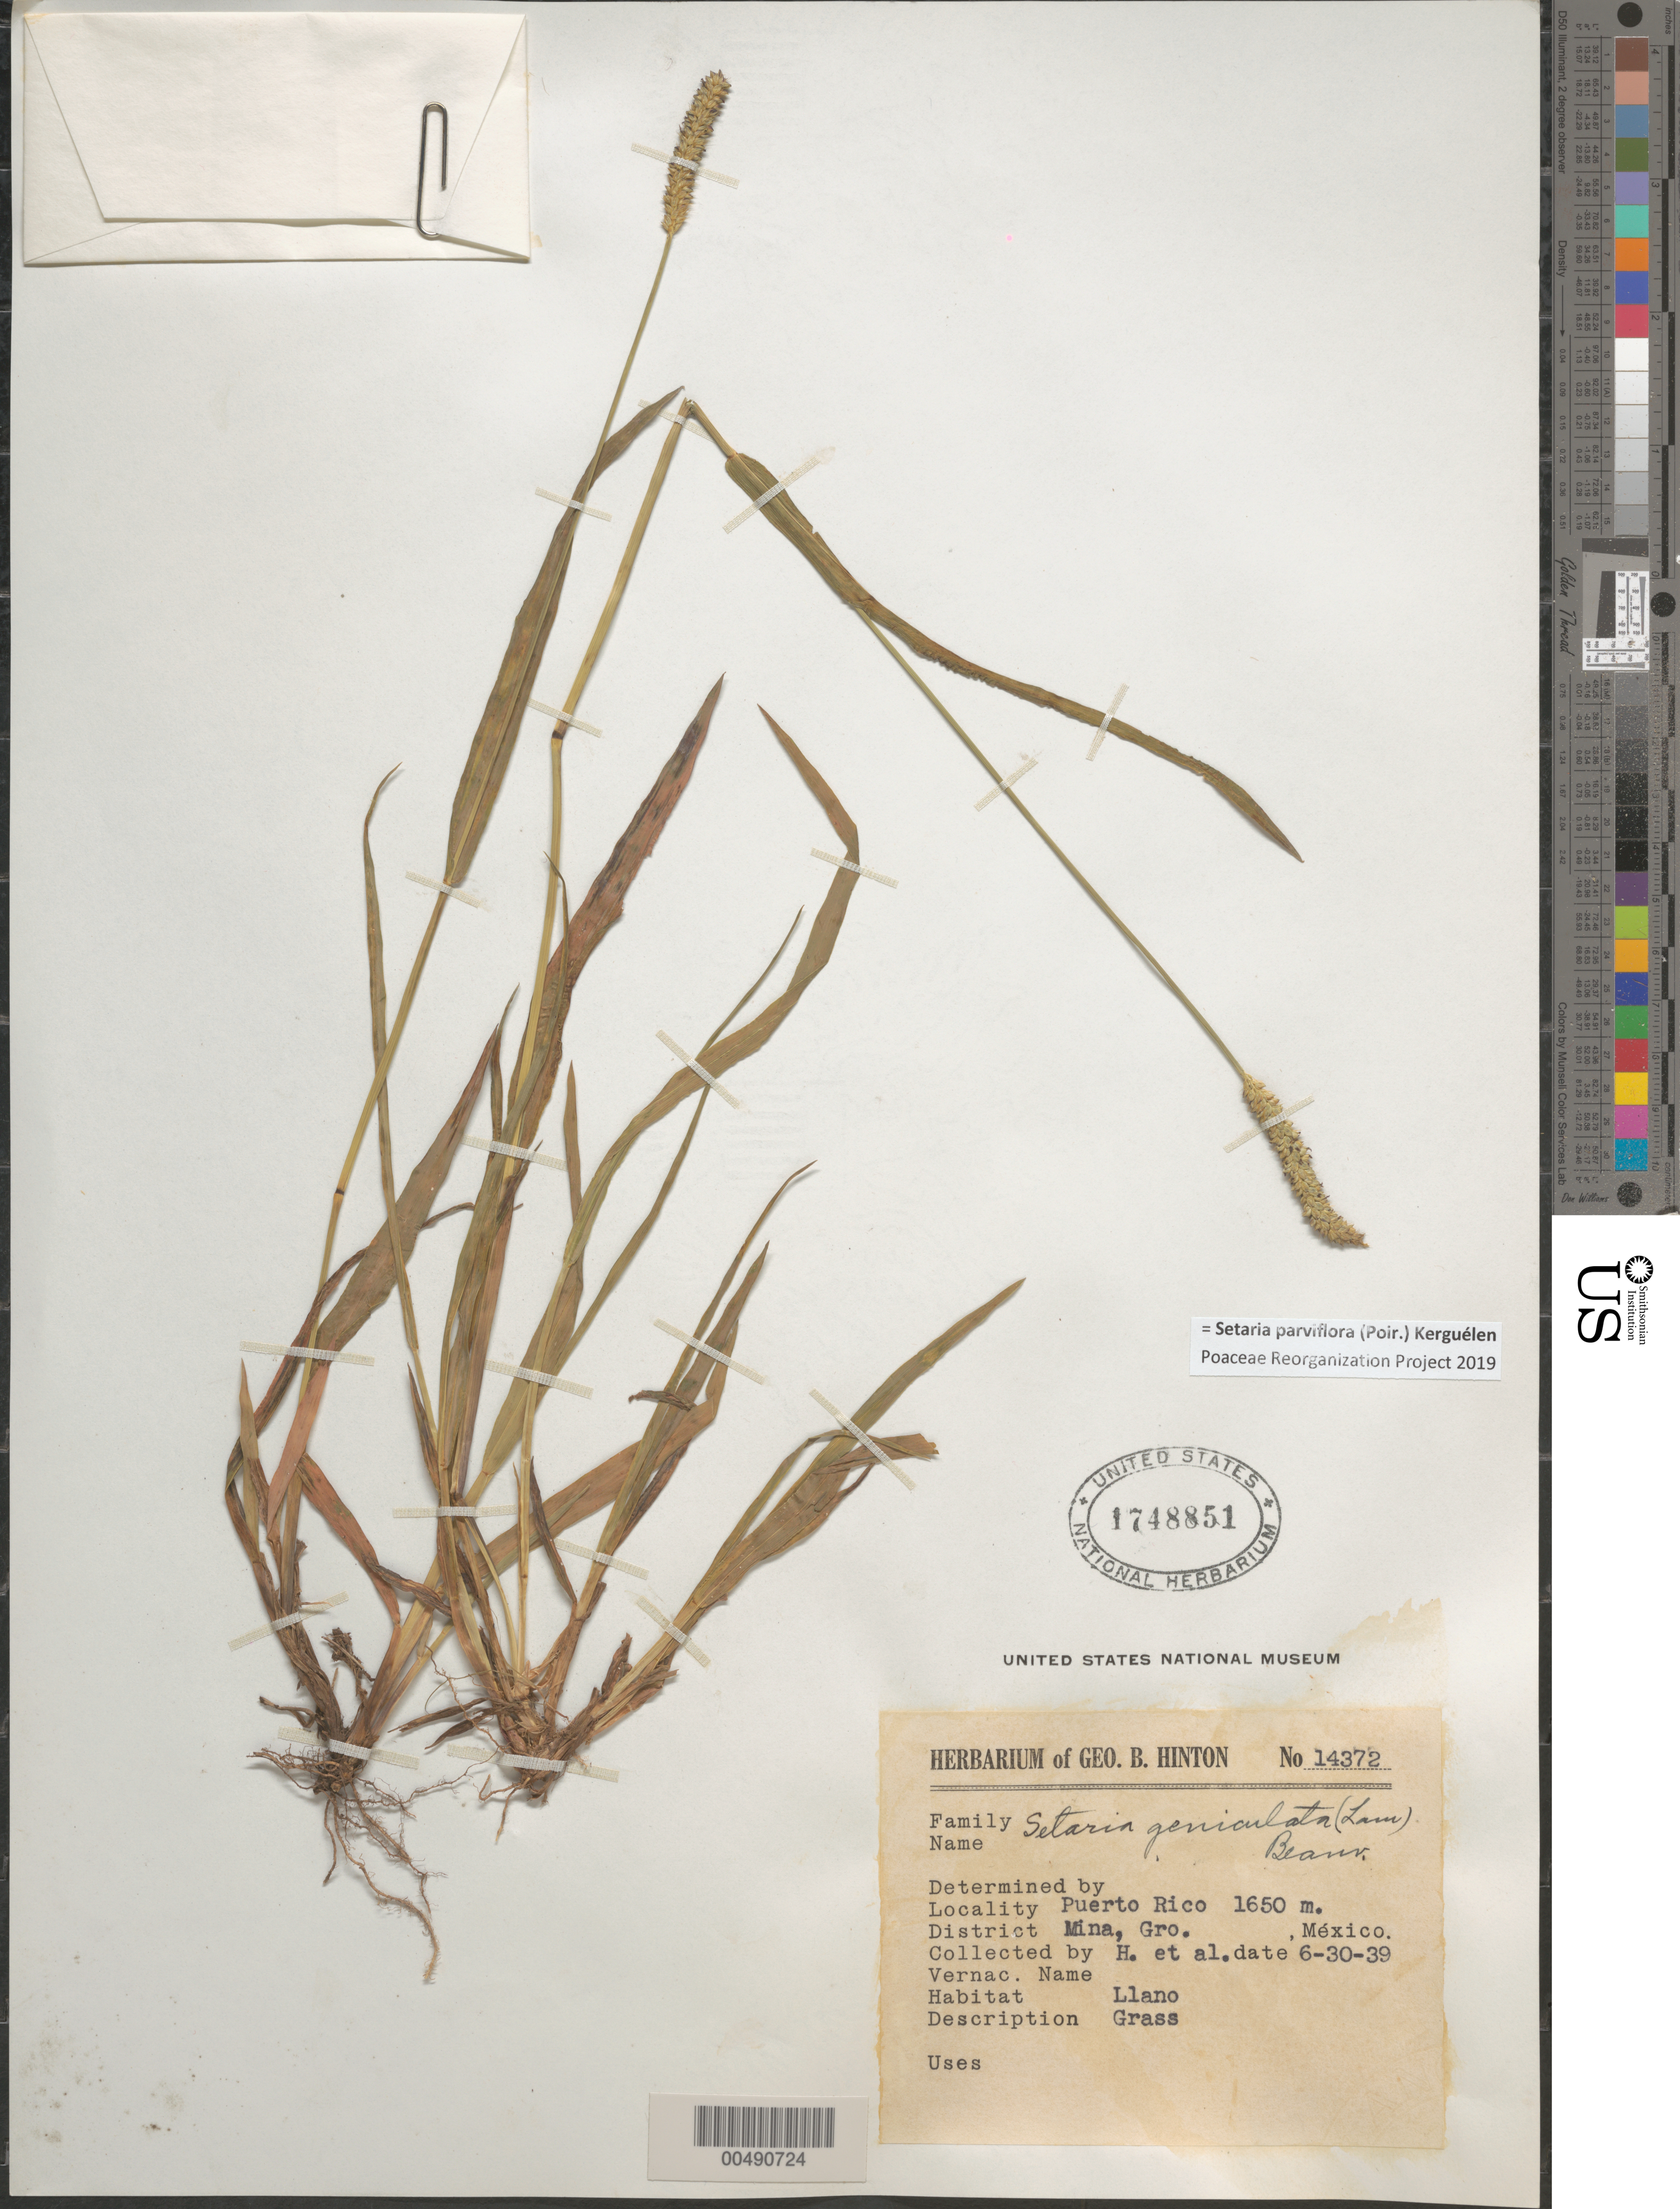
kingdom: Plantae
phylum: Tracheophyta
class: Liliopsida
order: Poales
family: Poaceae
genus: Setaria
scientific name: Setaria parviflora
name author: (Poir.) Kerguélen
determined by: Poaceae Reorganization Project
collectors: G. B. Hinton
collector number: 14372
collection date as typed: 30 Jun 1939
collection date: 1939-06-30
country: Mexico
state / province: Guerrero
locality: Puerto Rico, Dist of Mina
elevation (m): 1650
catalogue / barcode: US 1748851